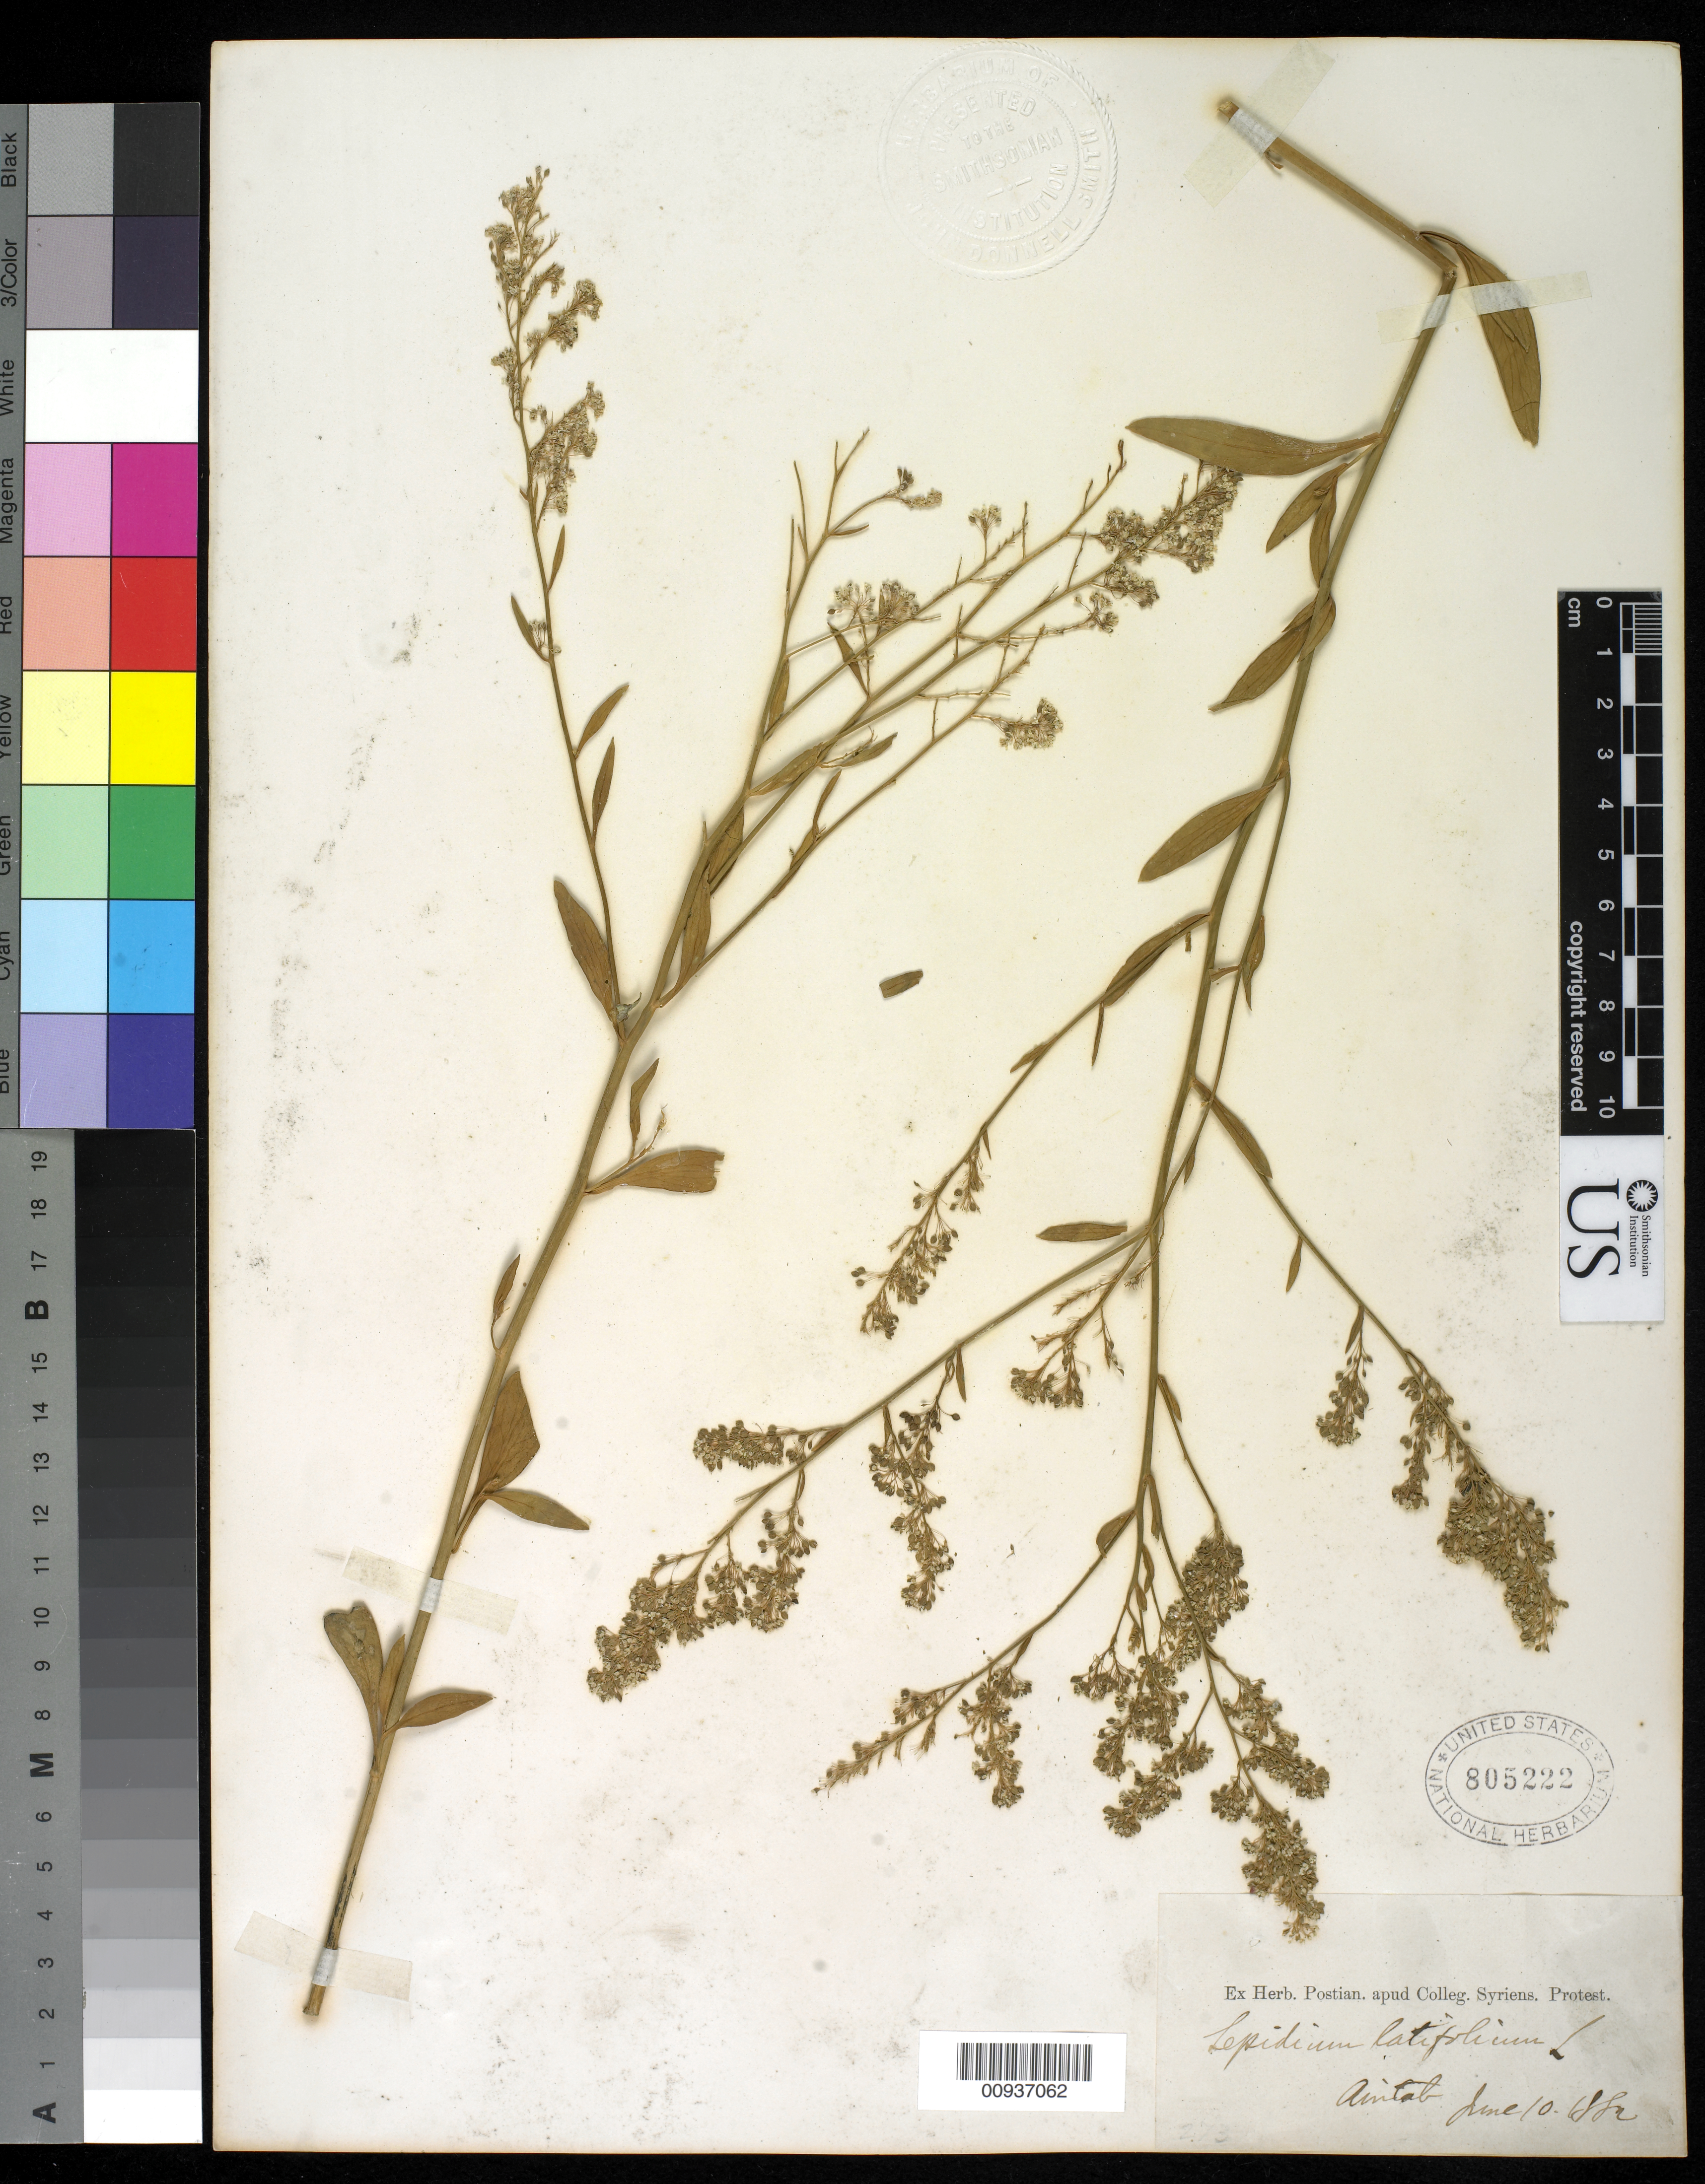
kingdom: Plantae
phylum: Tracheophyta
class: Magnoliopsida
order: Brassicales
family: Brassicaceae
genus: Lepidium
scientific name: Lepidium latifolium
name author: L.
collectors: -. Postian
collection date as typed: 10 Jun 1882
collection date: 1882-06-10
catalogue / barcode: US 805222